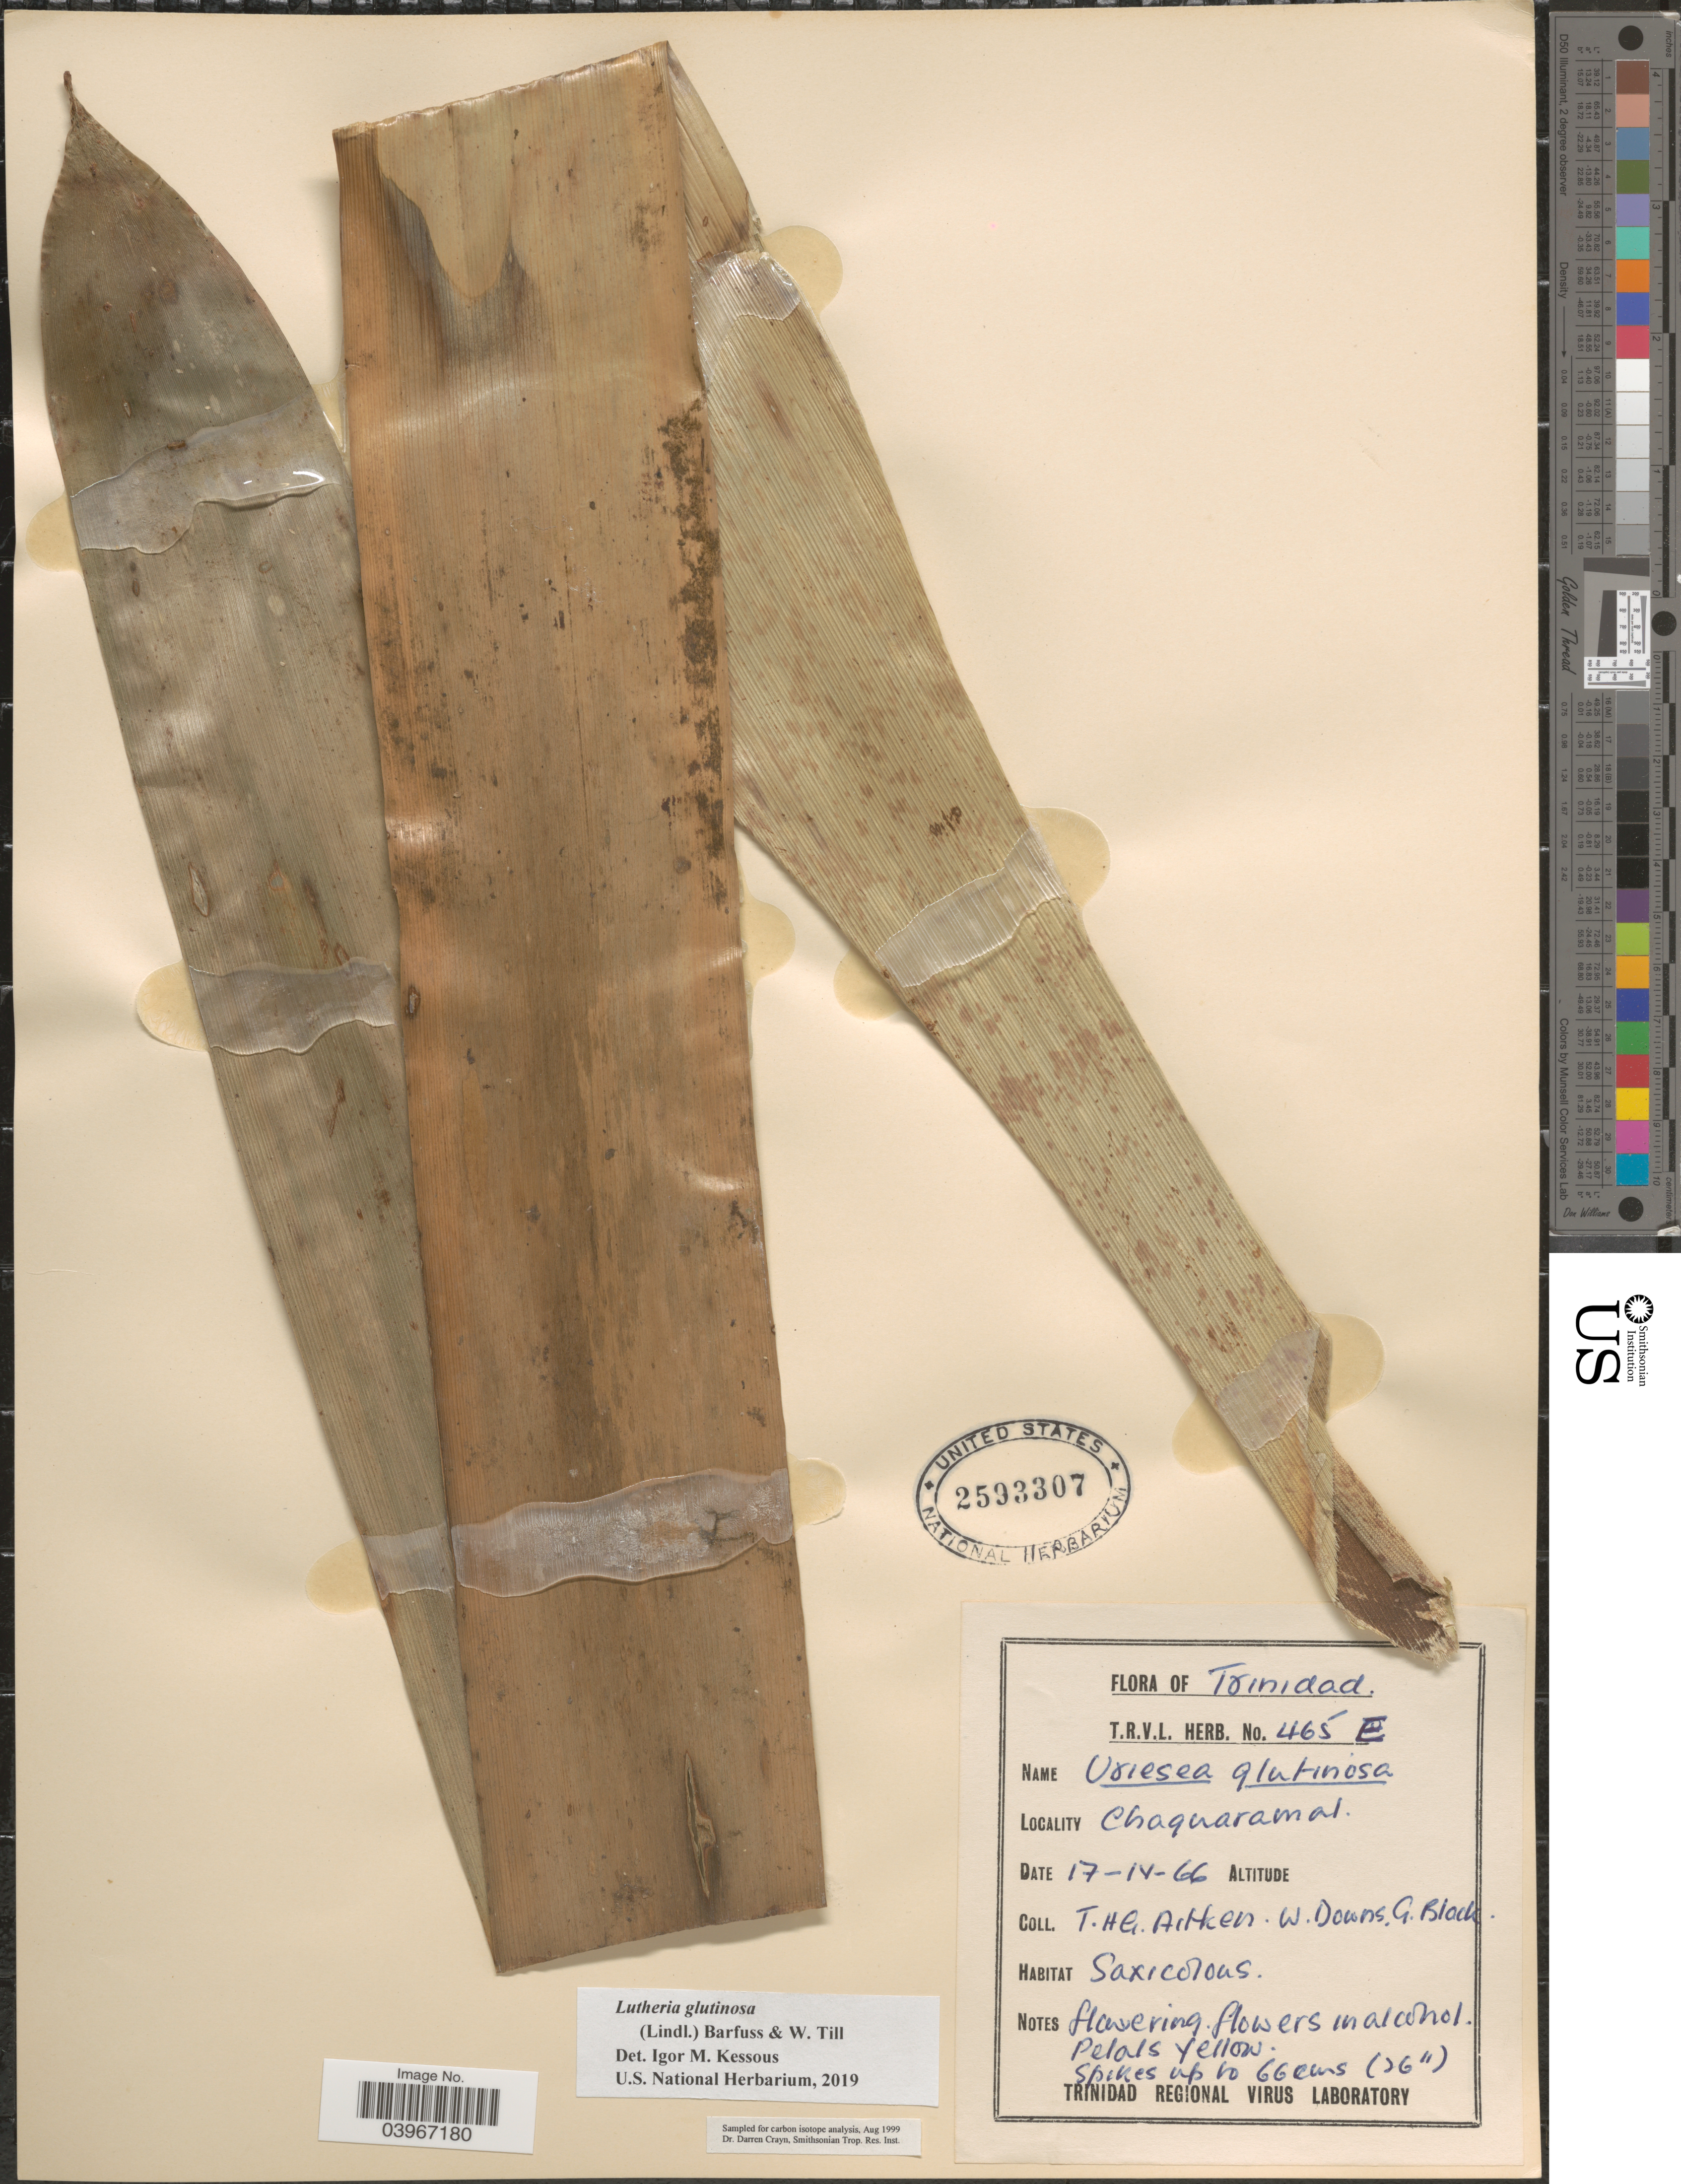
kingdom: Plantae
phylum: Tracheophyta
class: Liliopsida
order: Poales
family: Bromeliaceae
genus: Lutheria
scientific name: Lutheria glutinosa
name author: (Lindl.) Barfuss & W. Till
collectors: T. Aitken, W. G. Downs & G. A. Black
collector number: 465E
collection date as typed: Transcribed d/m/y: 17/4/66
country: Trinidad and Tobago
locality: Trinidad. Chaguaramal.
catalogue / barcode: US 2593307